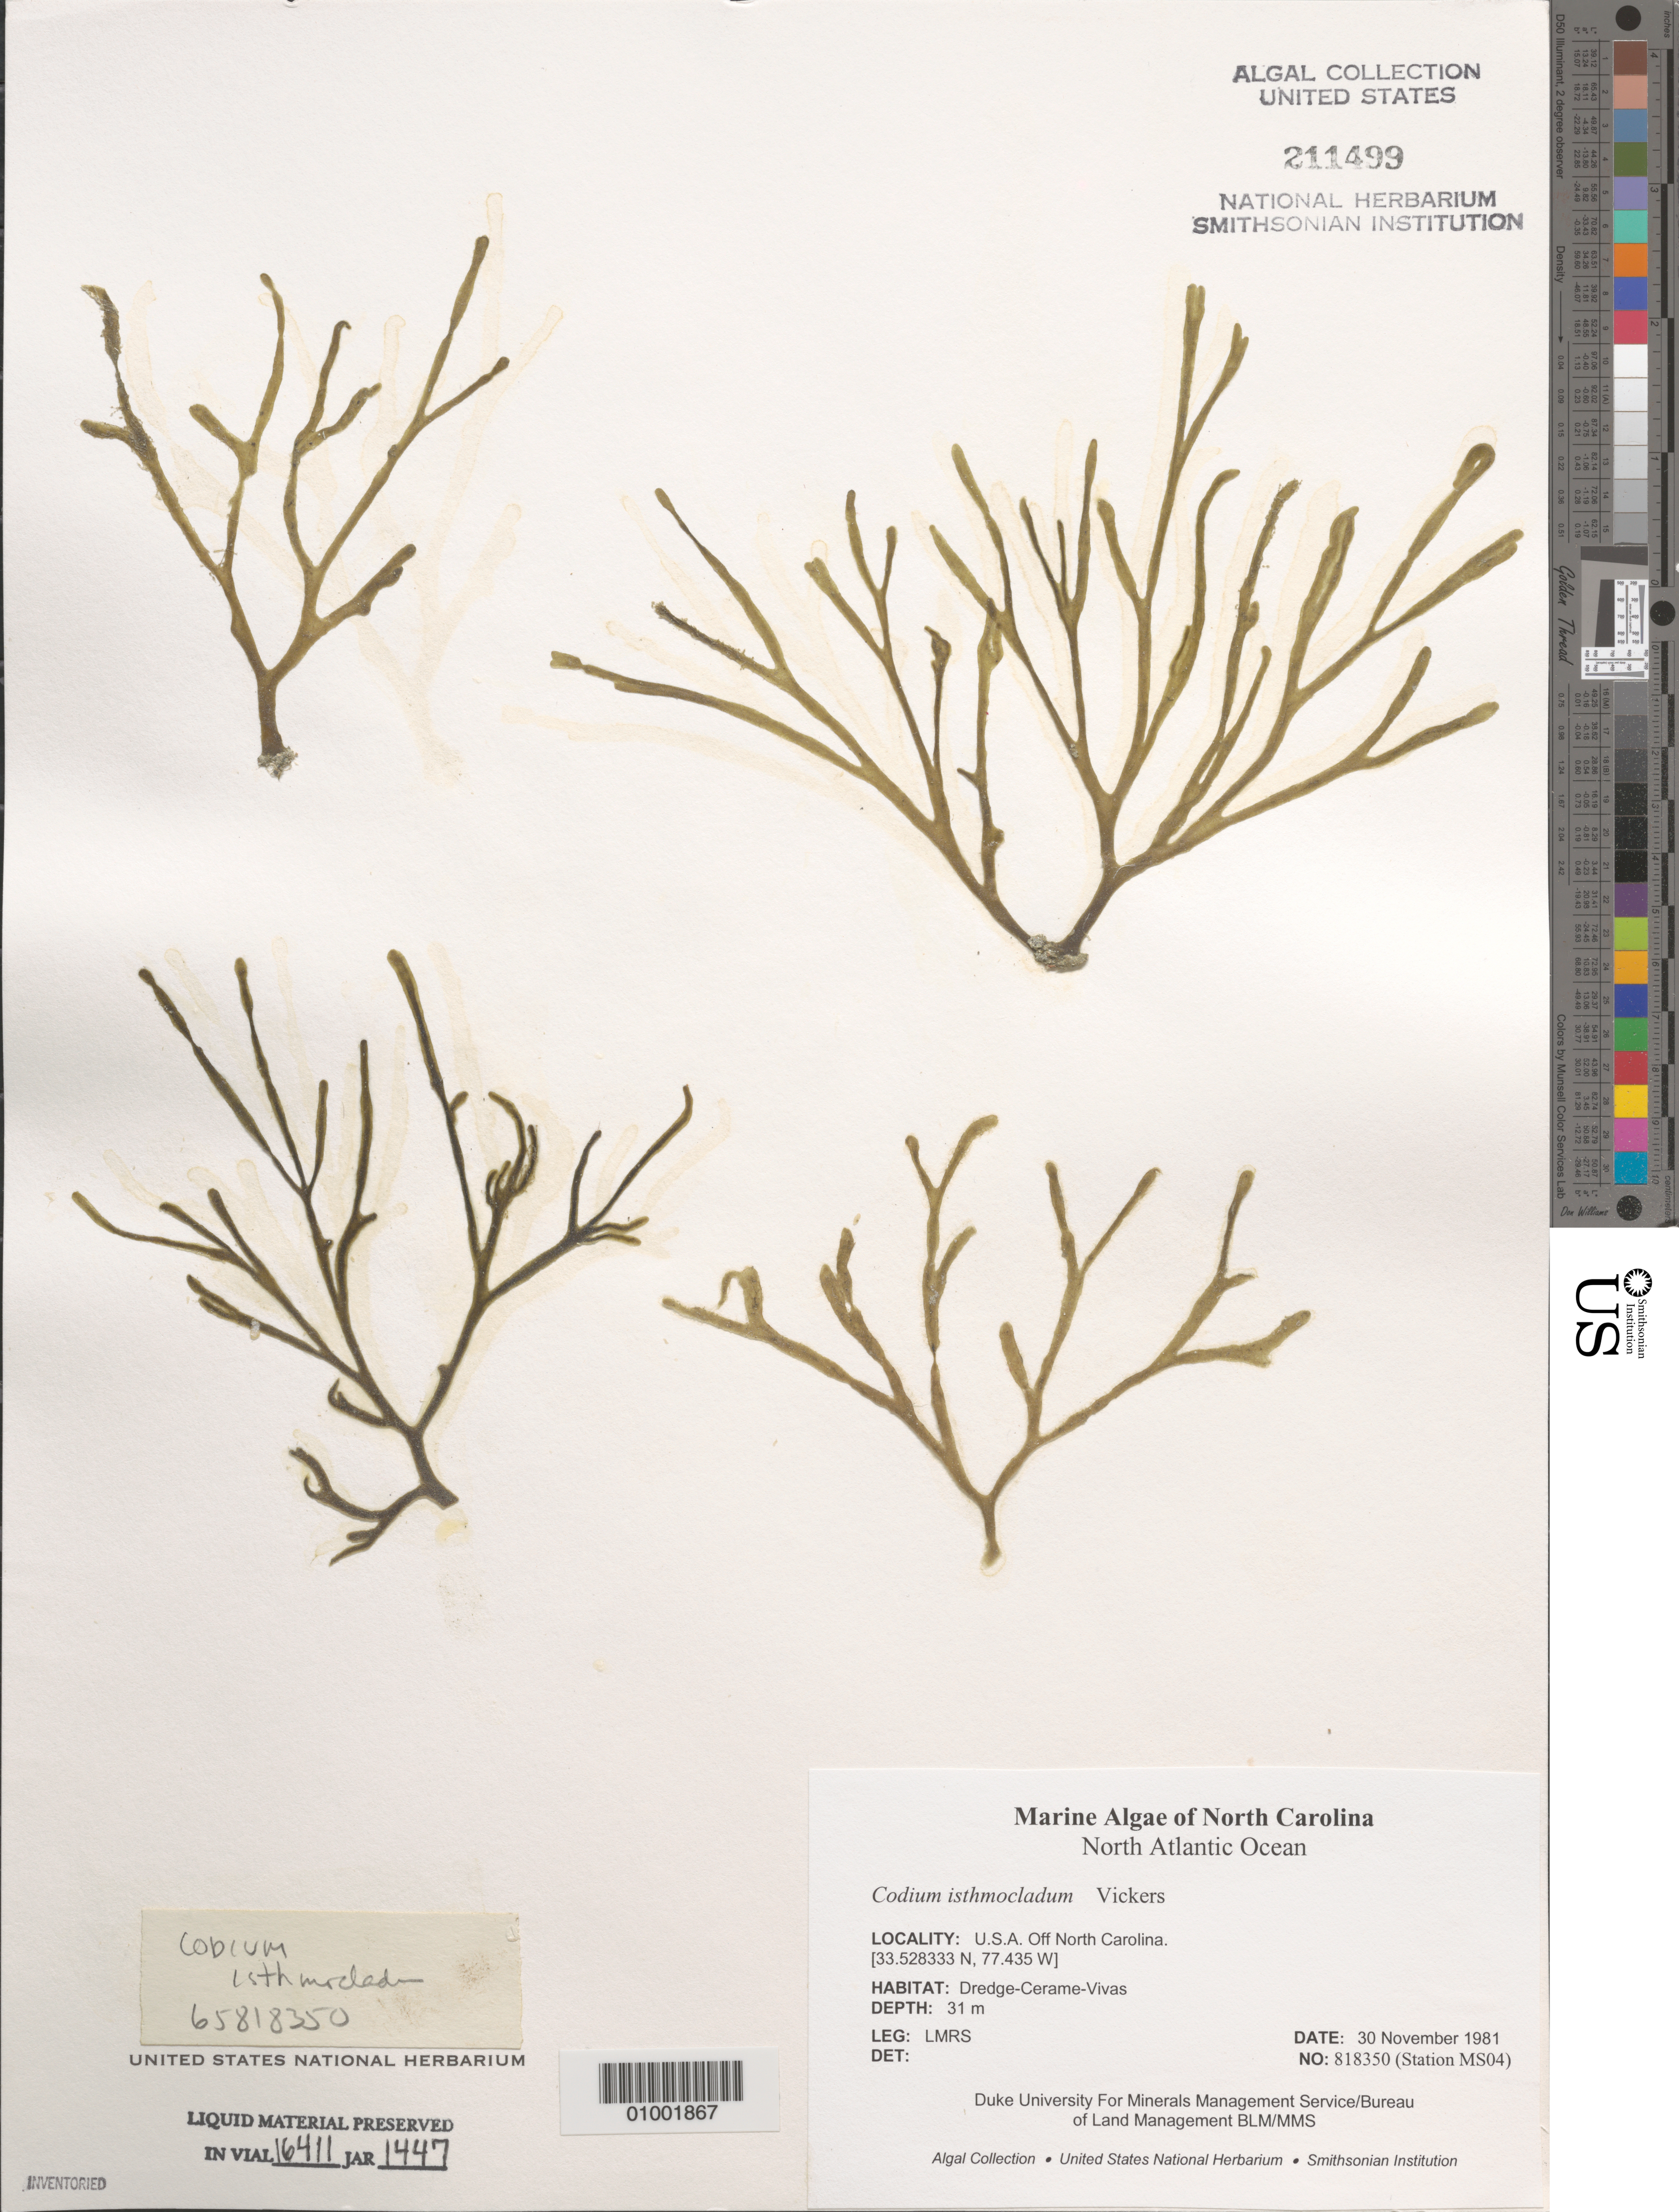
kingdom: Plantae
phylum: Chlorophyta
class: Ulvophyceae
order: Bryopsidales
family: Codiaceae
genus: Codium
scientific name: Codium isthmocladum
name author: Vickers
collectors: LMRS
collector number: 818350 (Station MS04)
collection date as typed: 30 Nov 1981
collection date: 1981-11-30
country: United States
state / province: North Carolina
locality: North Atlantic Ocean off North Carolina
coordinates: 33.528333 N, 77.435 W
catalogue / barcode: US 211499